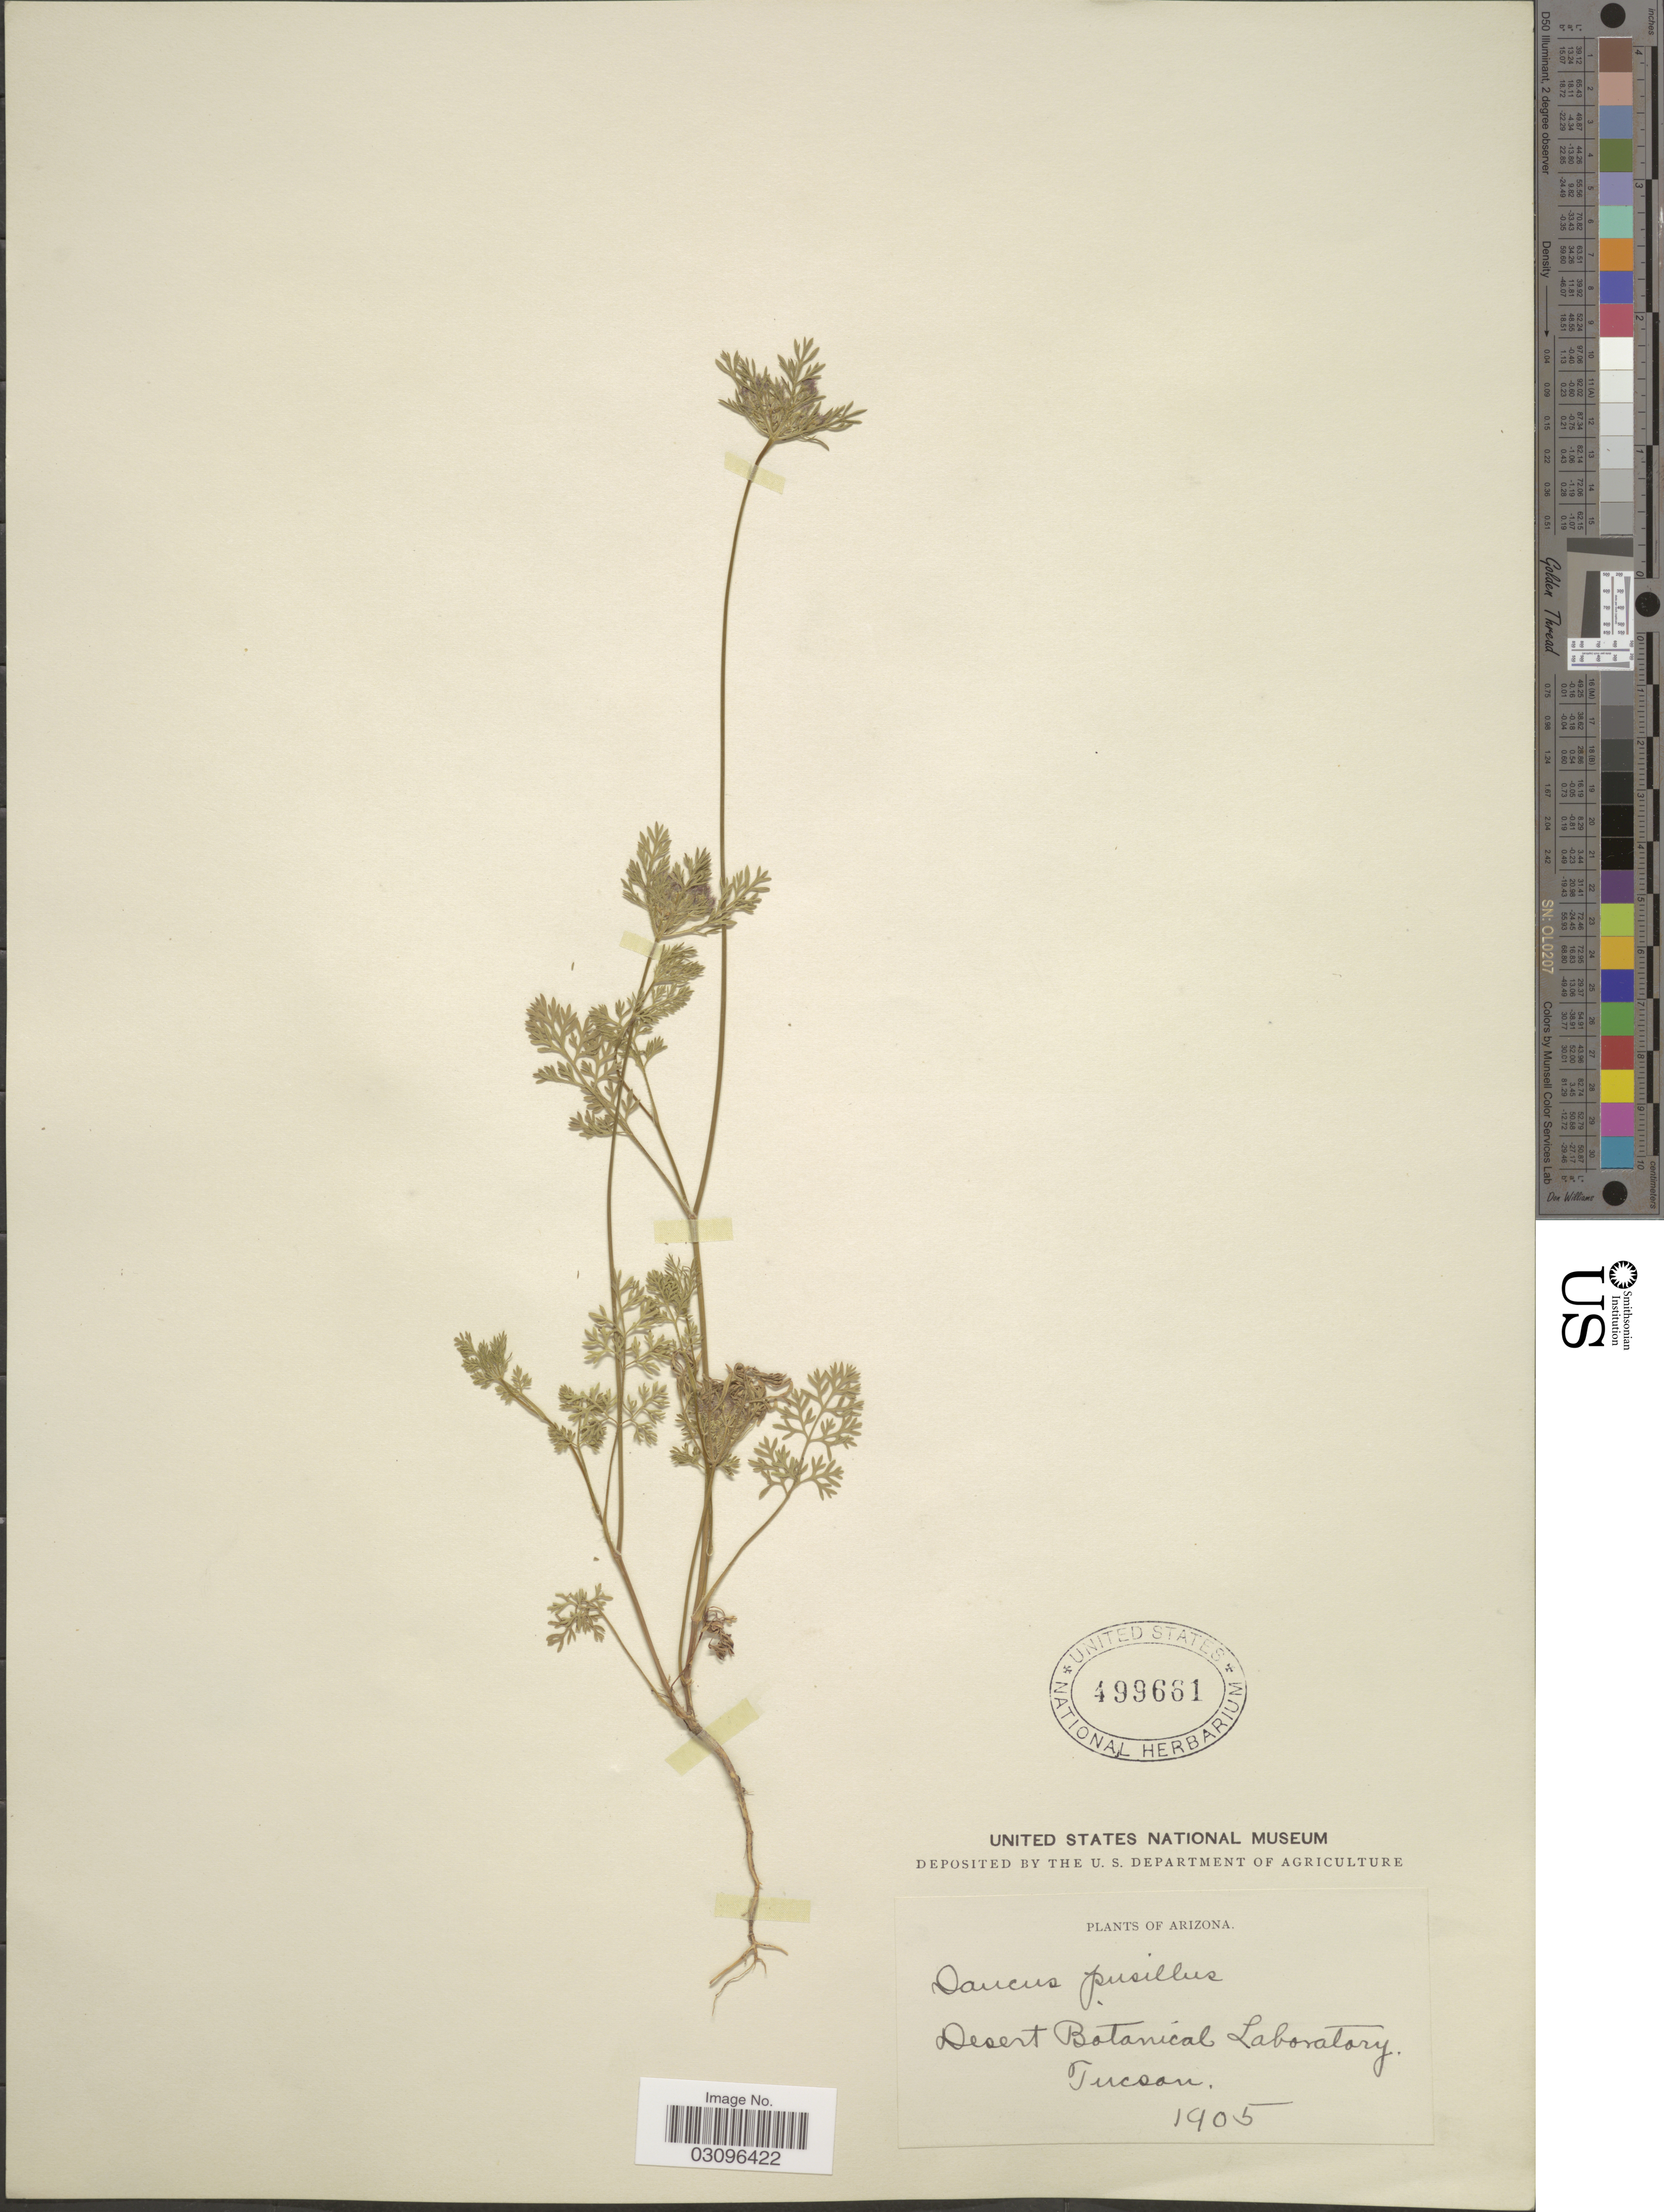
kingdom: Plantae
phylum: Tracheophyta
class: Magnoliopsida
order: Apiales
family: Apiaceae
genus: Daucus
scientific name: Daucus pusillus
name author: Michx.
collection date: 1905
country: United States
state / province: Arizona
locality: Tucson.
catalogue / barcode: US 499661